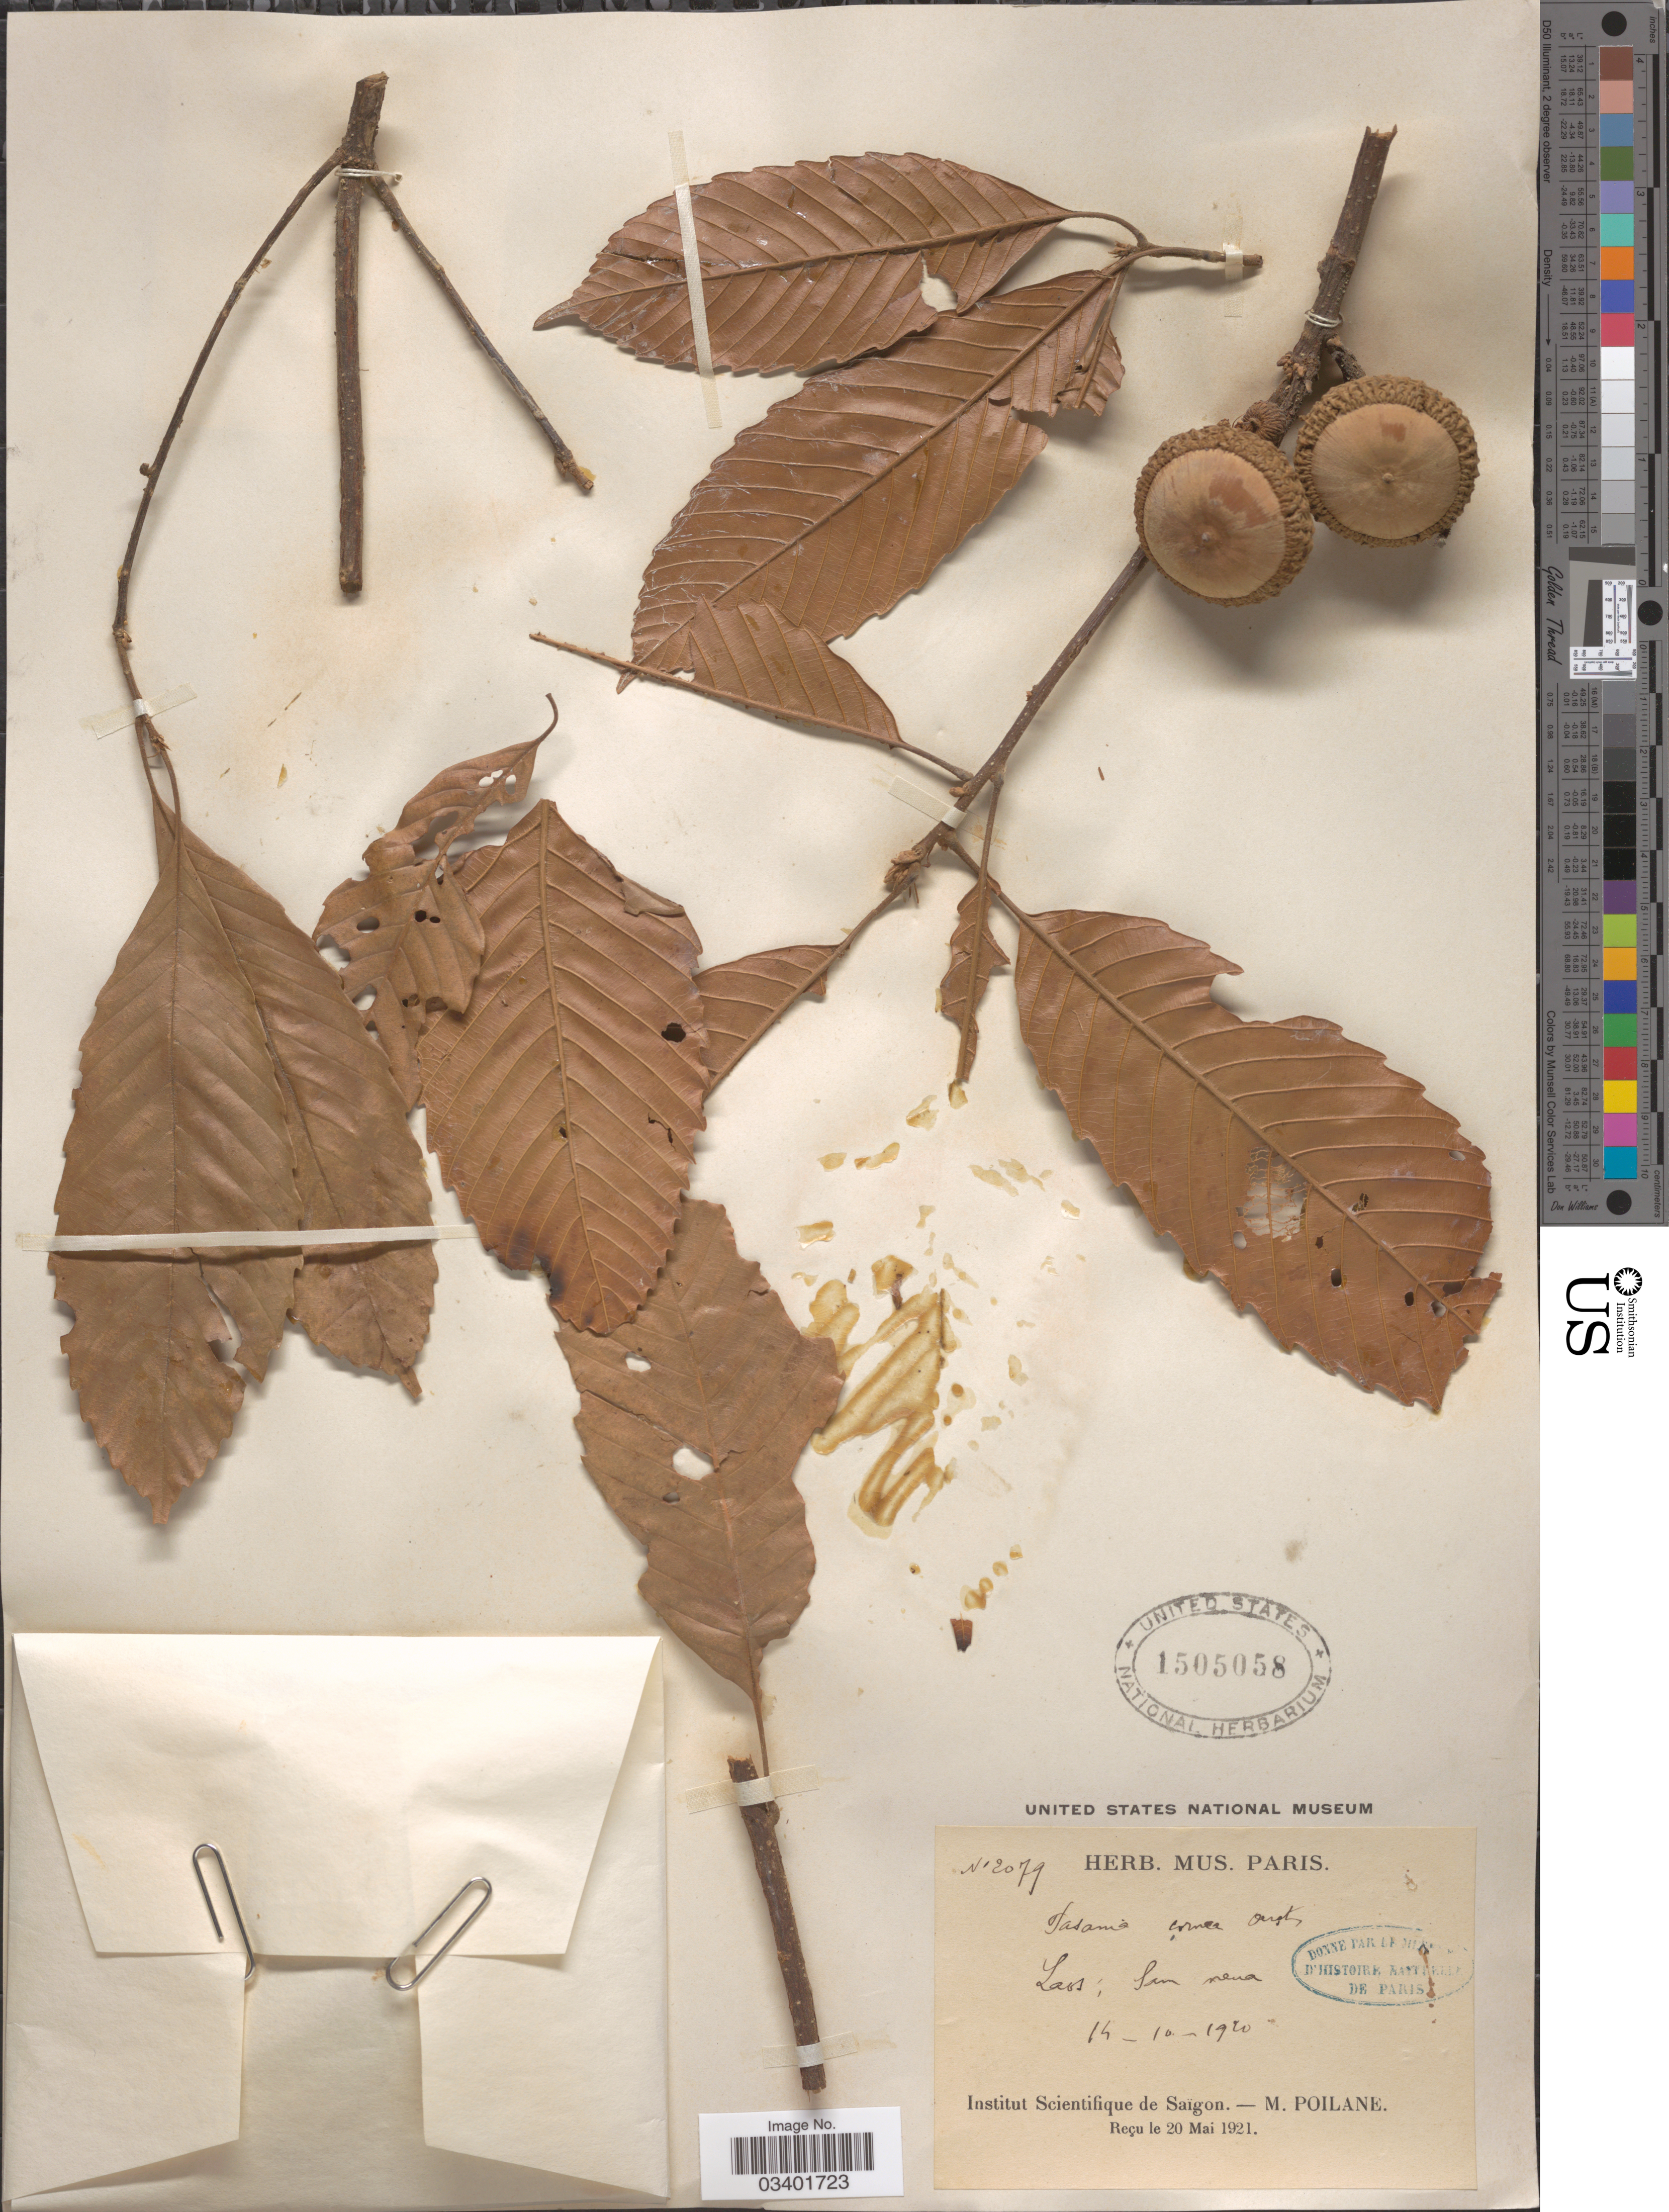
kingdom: Plantae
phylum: Tracheophyta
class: Magnoliopsida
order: Fagales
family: Fagaceae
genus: Lithocarpus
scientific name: Lithocarpus corneus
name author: (Lour.) Rehder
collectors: M. Poilane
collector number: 12079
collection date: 1920-10-14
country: Laos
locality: Sam Nena.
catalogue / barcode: US 1505058